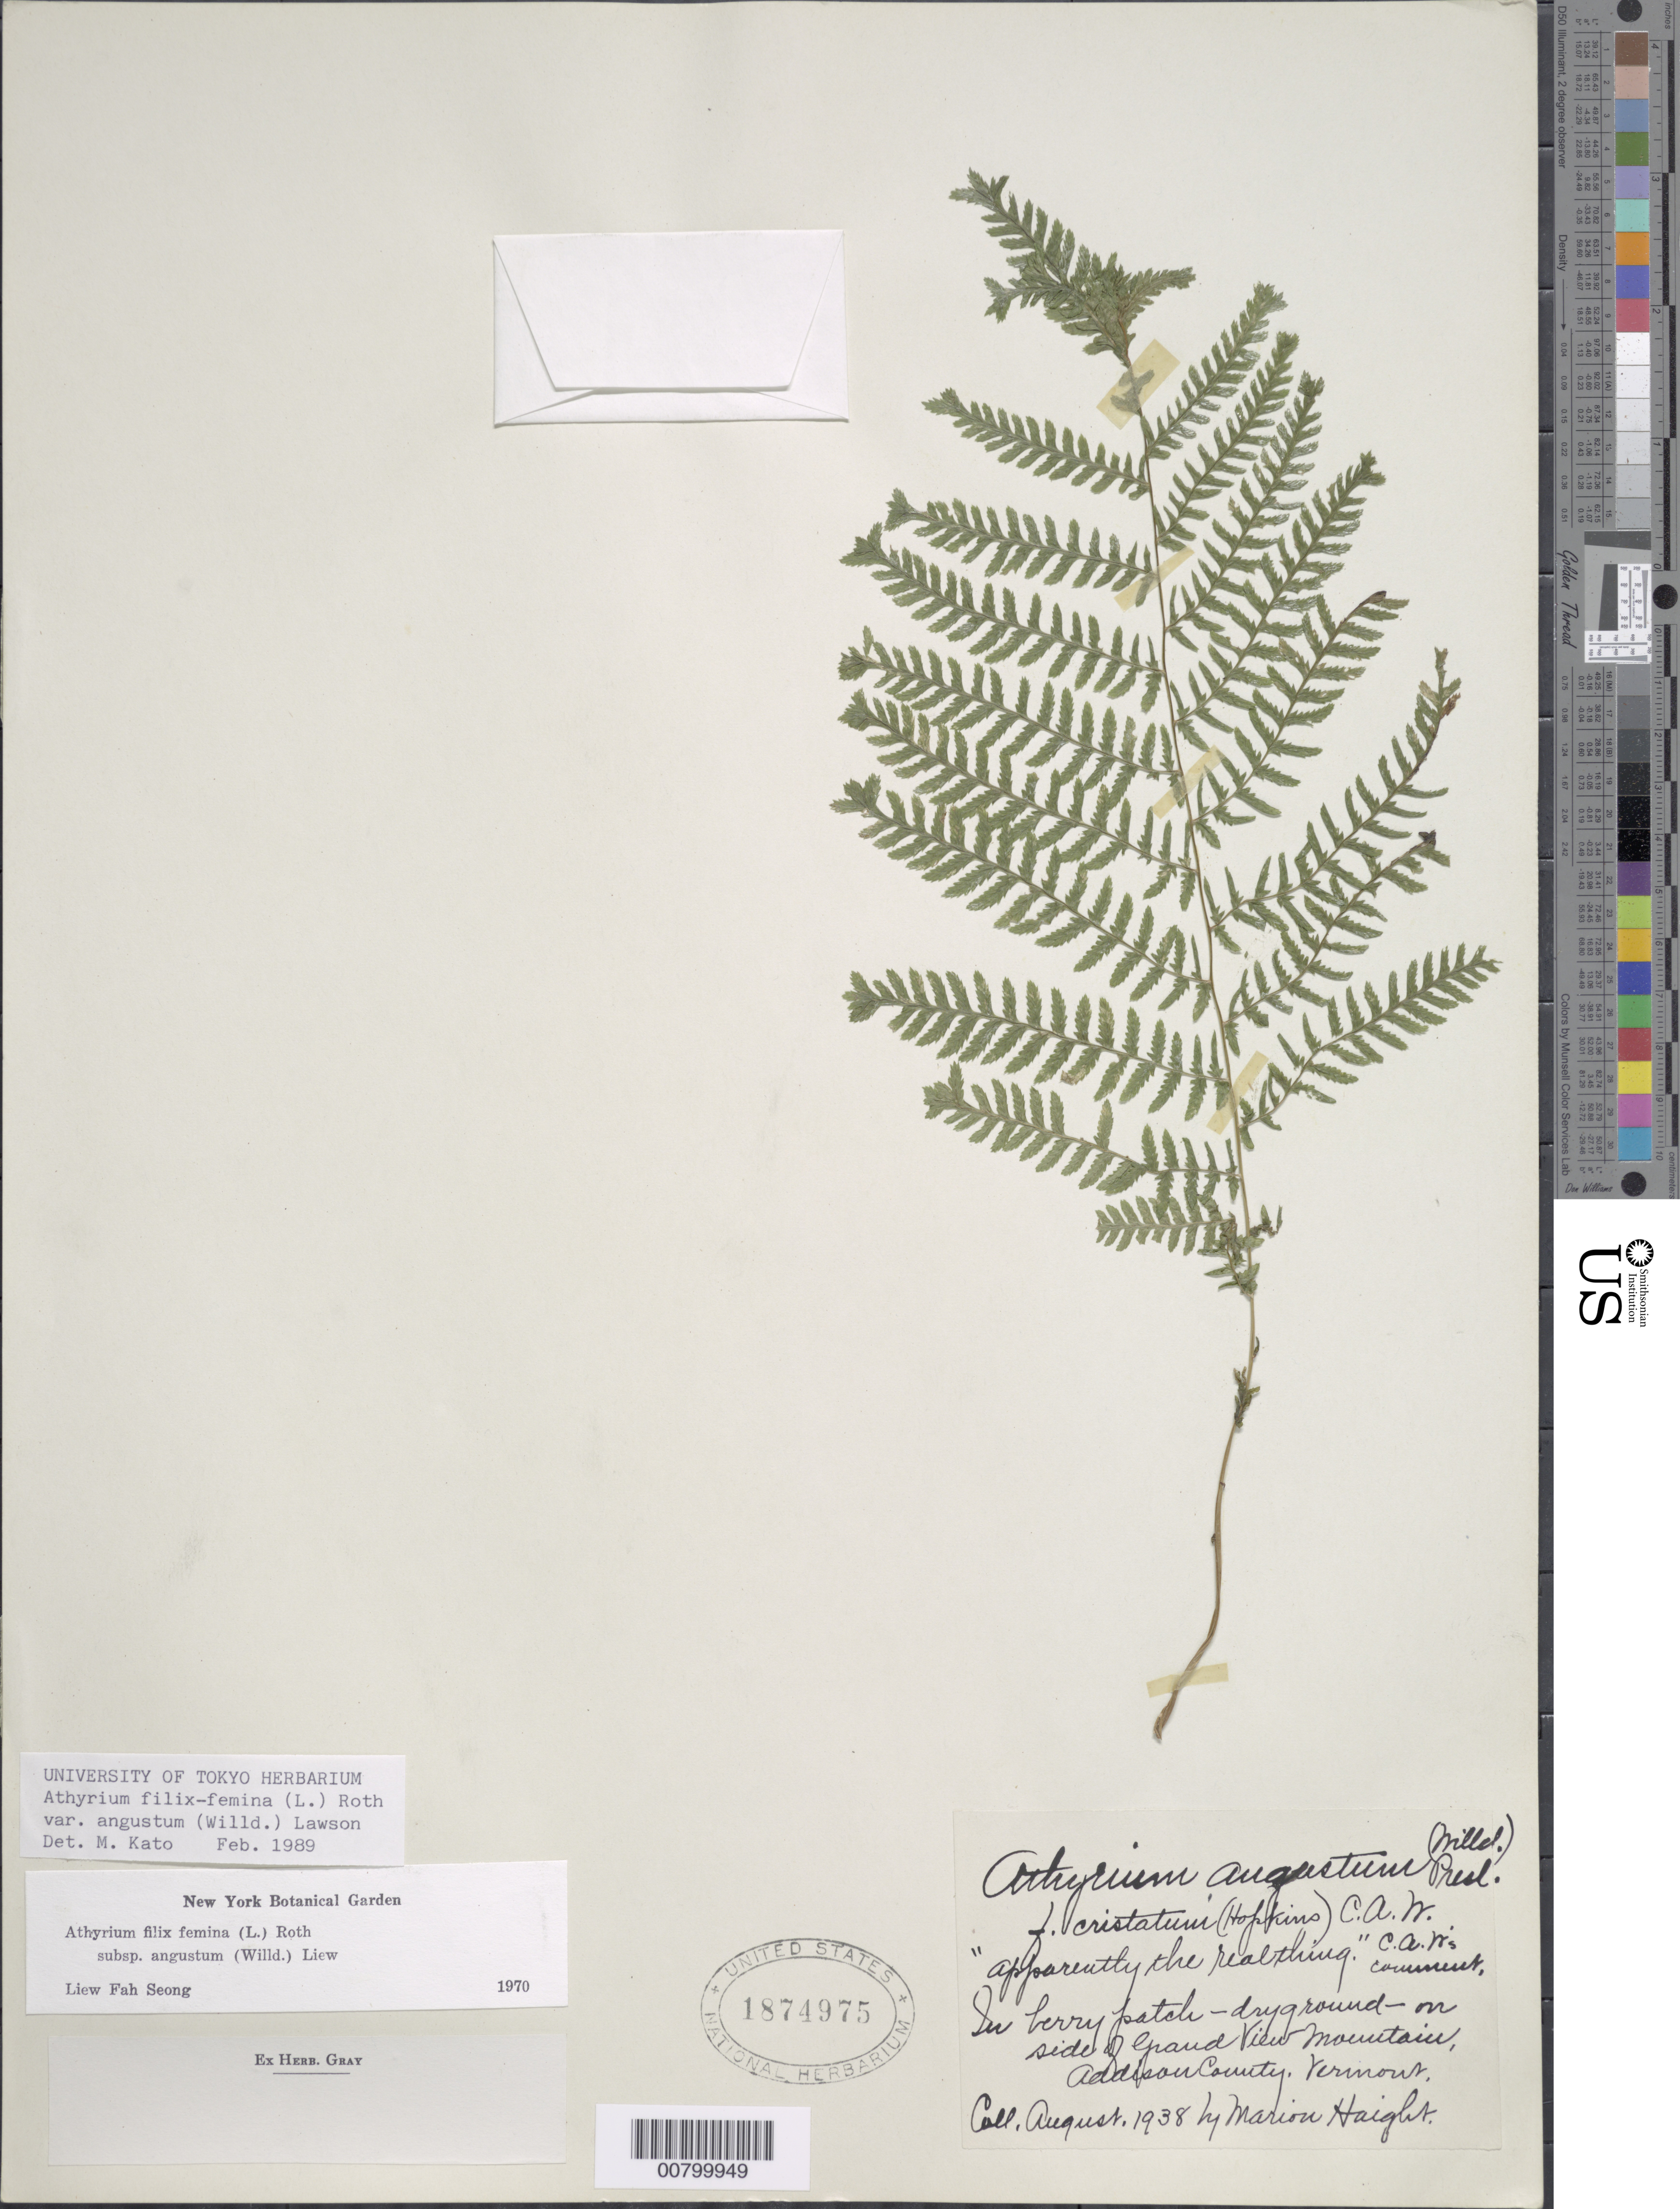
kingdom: Plantae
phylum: Tracheophyta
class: Polypodiopsida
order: Polypodiales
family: Athyriaceae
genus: Athyrium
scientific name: Athyrium filix-femina subsp. angustatum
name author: (Willd.) R.T. Clausen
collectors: M. Haight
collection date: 1938-08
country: United States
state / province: Vermont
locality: Side of Grand View Mountains, Addison County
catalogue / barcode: US 1874975